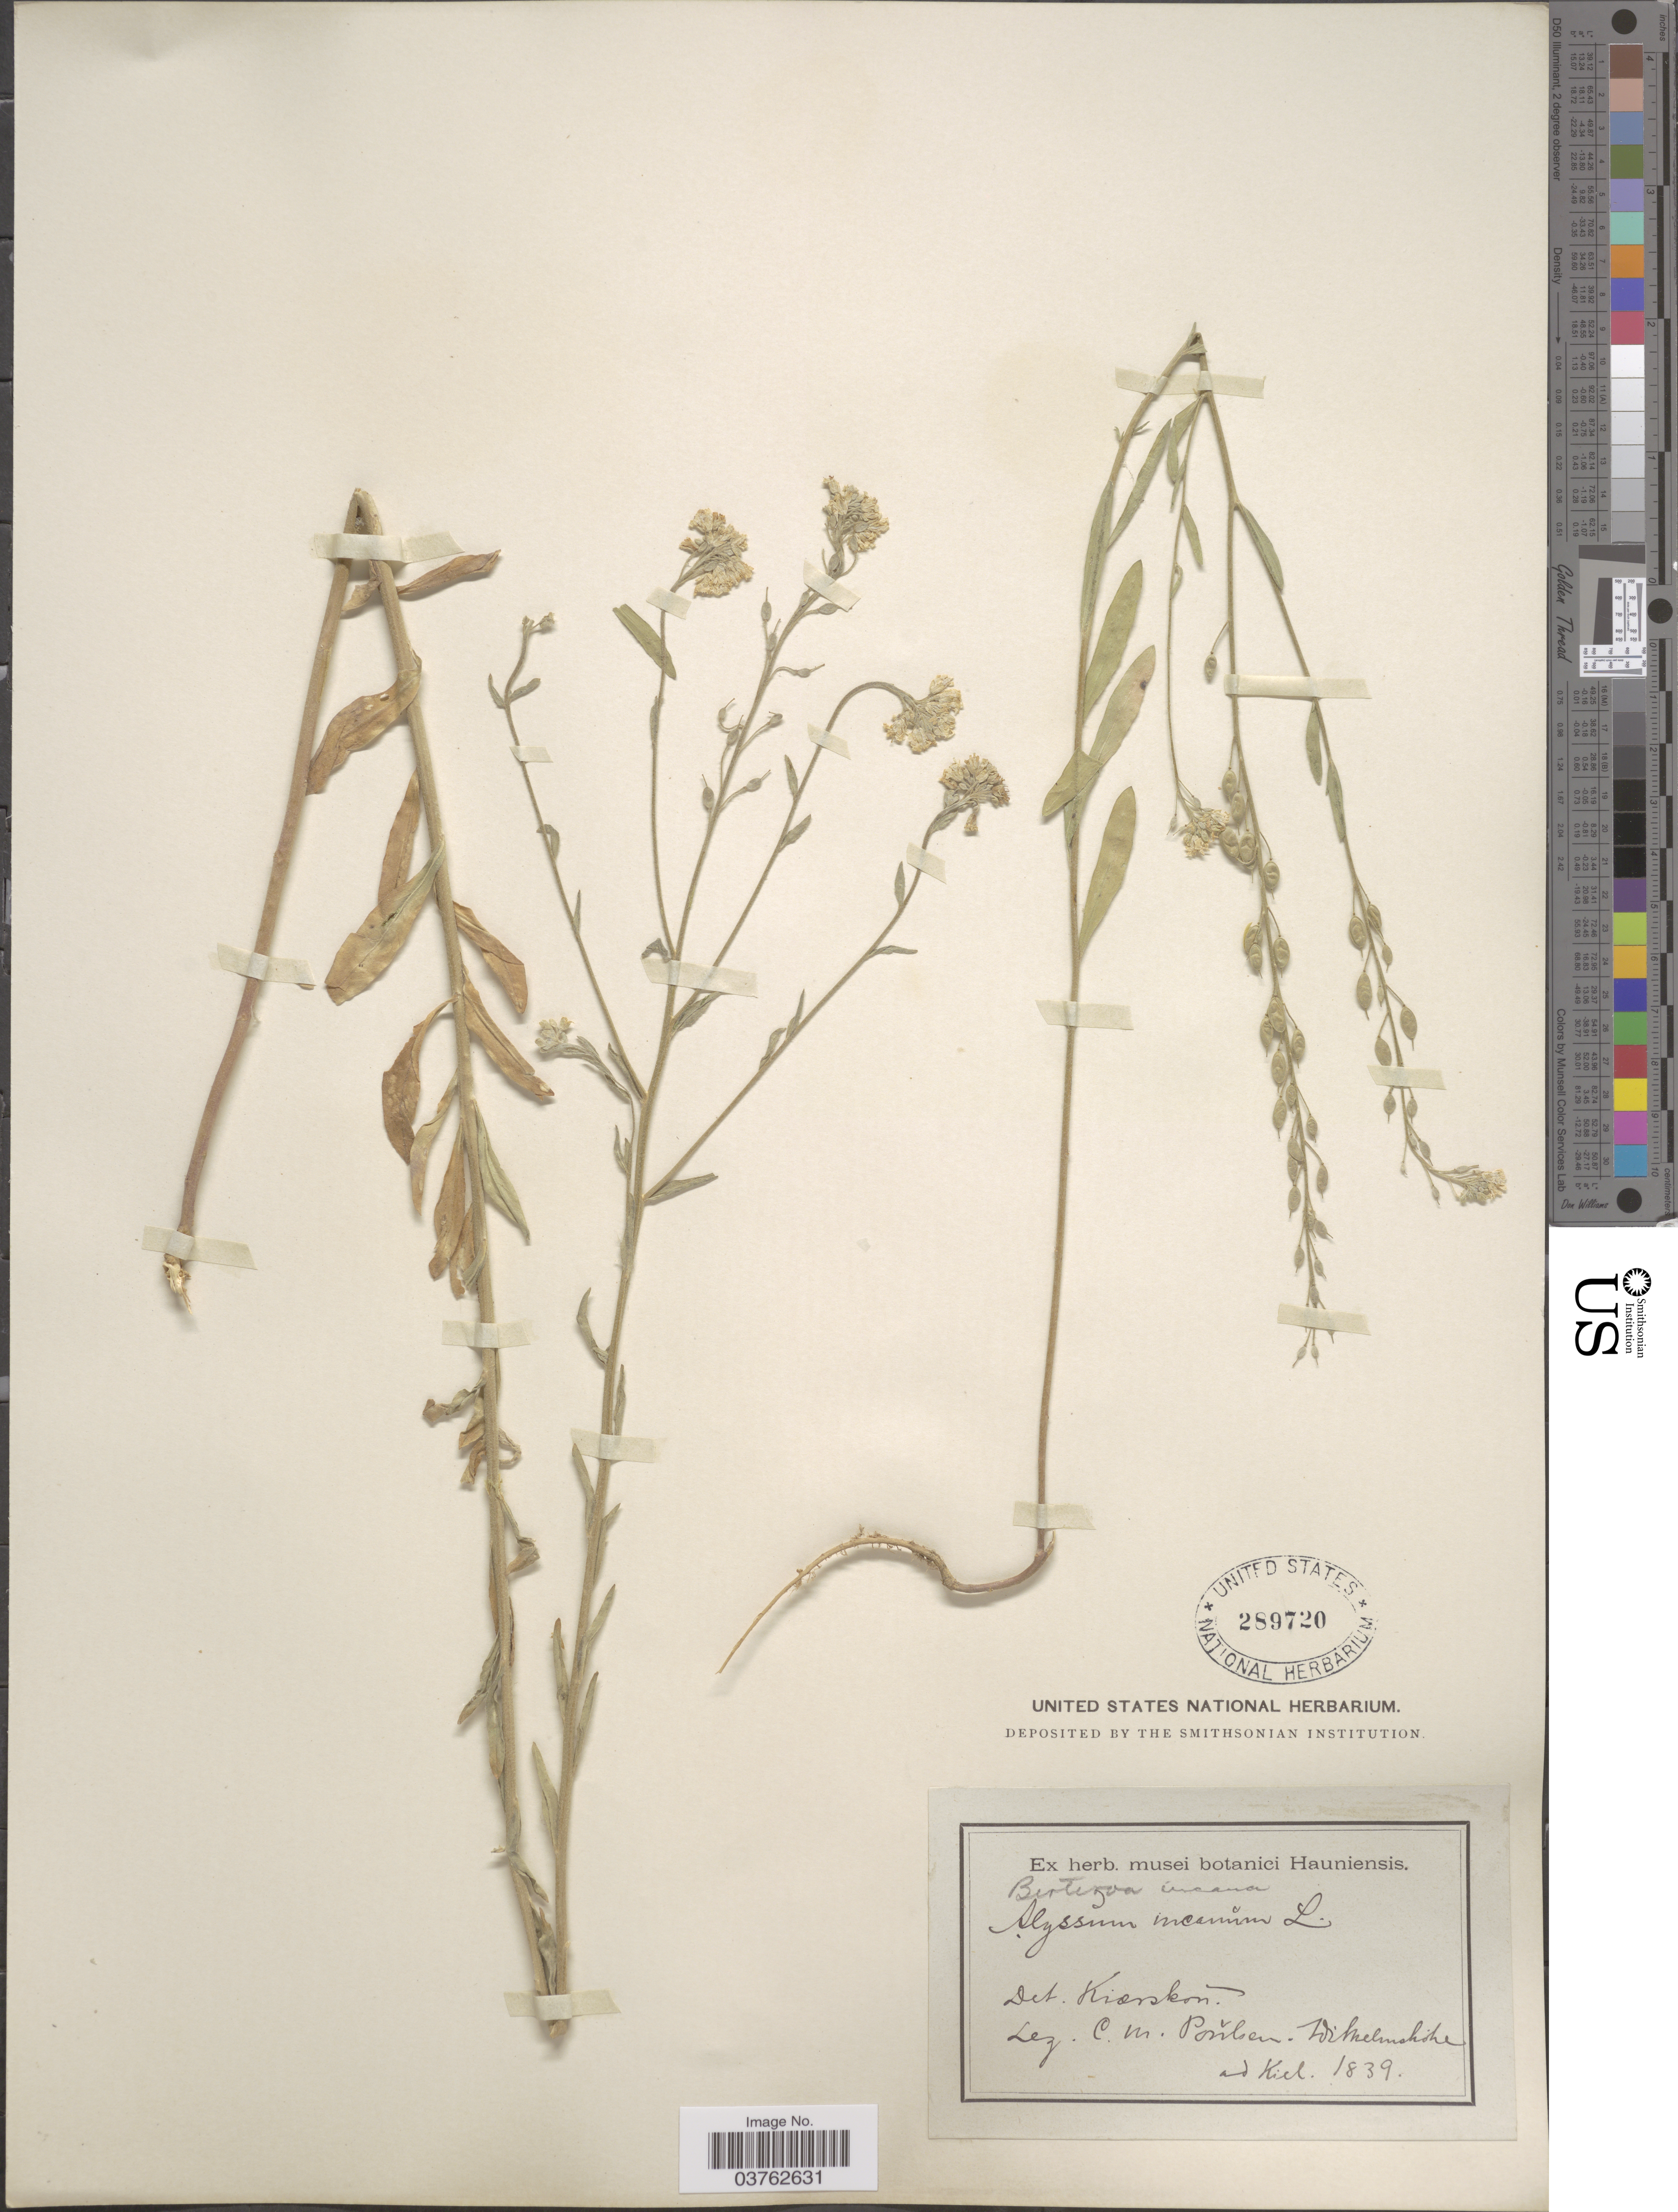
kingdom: Plantae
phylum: Tracheophyta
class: Magnoliopsida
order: Brassicales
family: Brassicaceae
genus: Berteroa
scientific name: Berteroa incana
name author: (L.) DC.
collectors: C. Poulsen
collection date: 1839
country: Germany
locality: Wilhelmshohe ad Kiel.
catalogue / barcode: US 289720